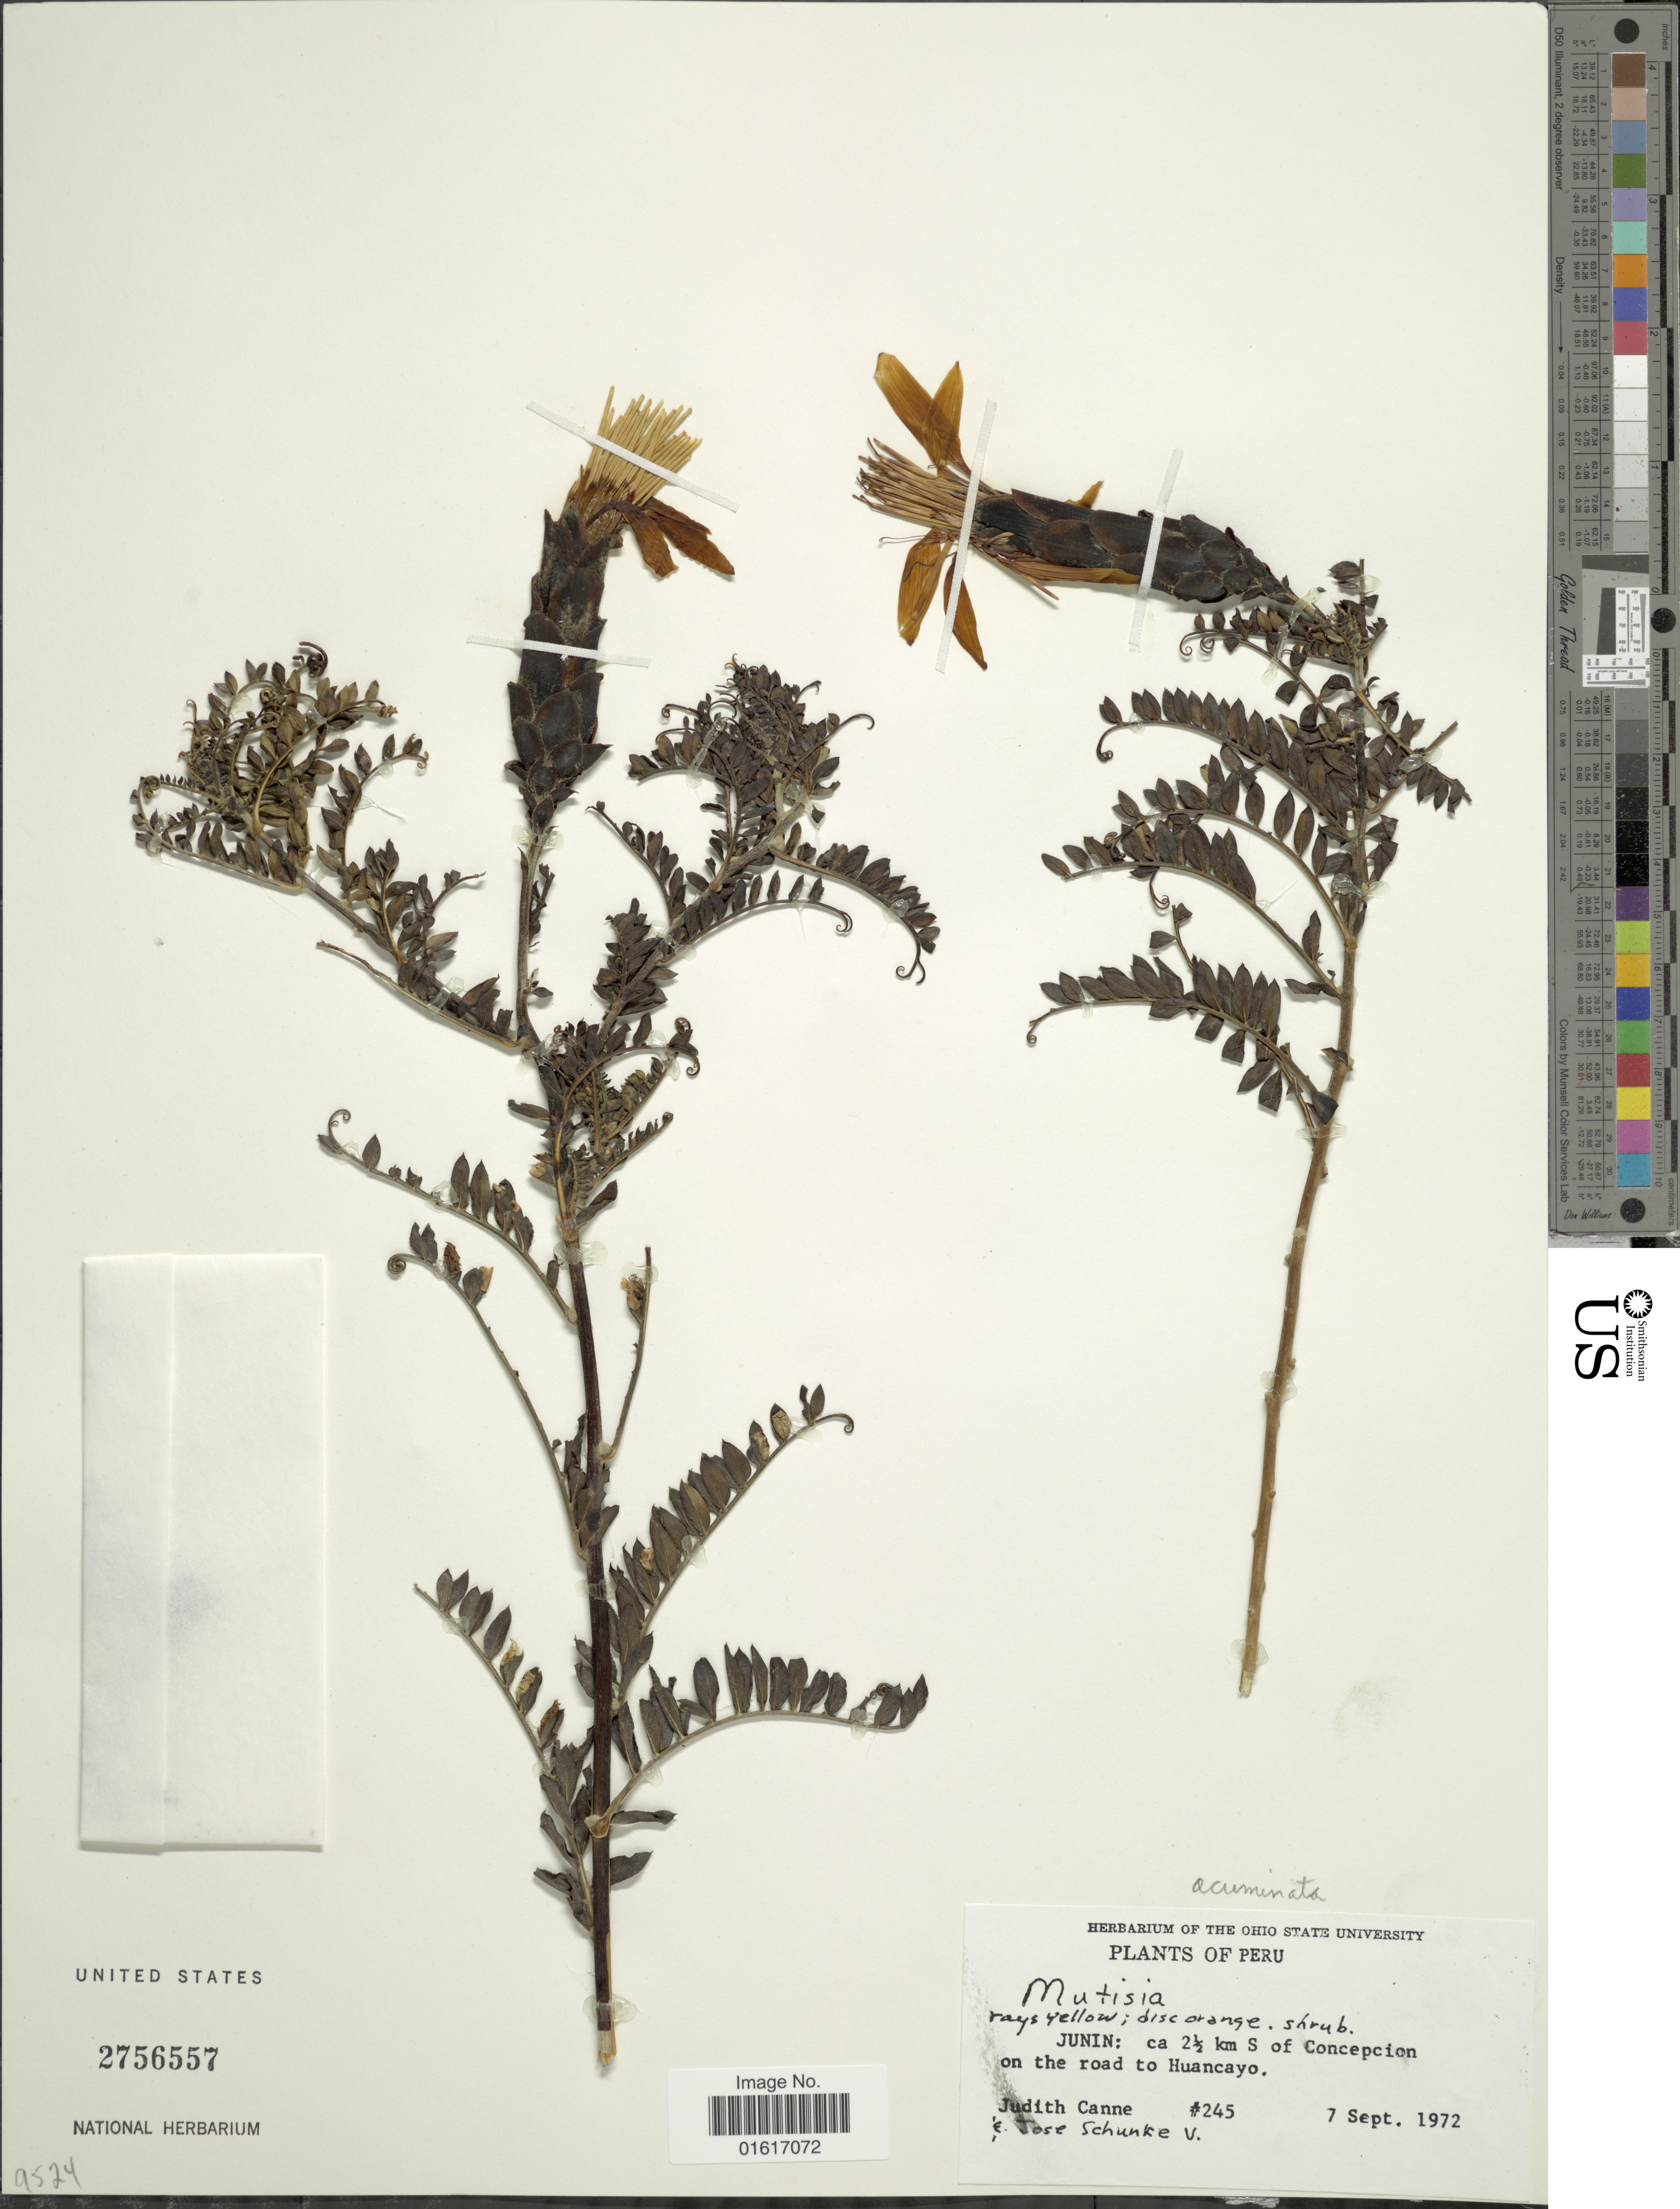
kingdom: Plantae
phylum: Tracheophyta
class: Magnoliopsida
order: Asterales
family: Asteraceae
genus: Mutisia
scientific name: Mutisia acuminata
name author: Ruiz & Pav.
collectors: J. M. Canne-Hilliker & J. Schunke Vigo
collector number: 245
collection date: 1972-09-07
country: Peru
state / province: Junín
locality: Ca. 2½ km S of Concepcion on the road to Huancayo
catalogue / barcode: US 2756557